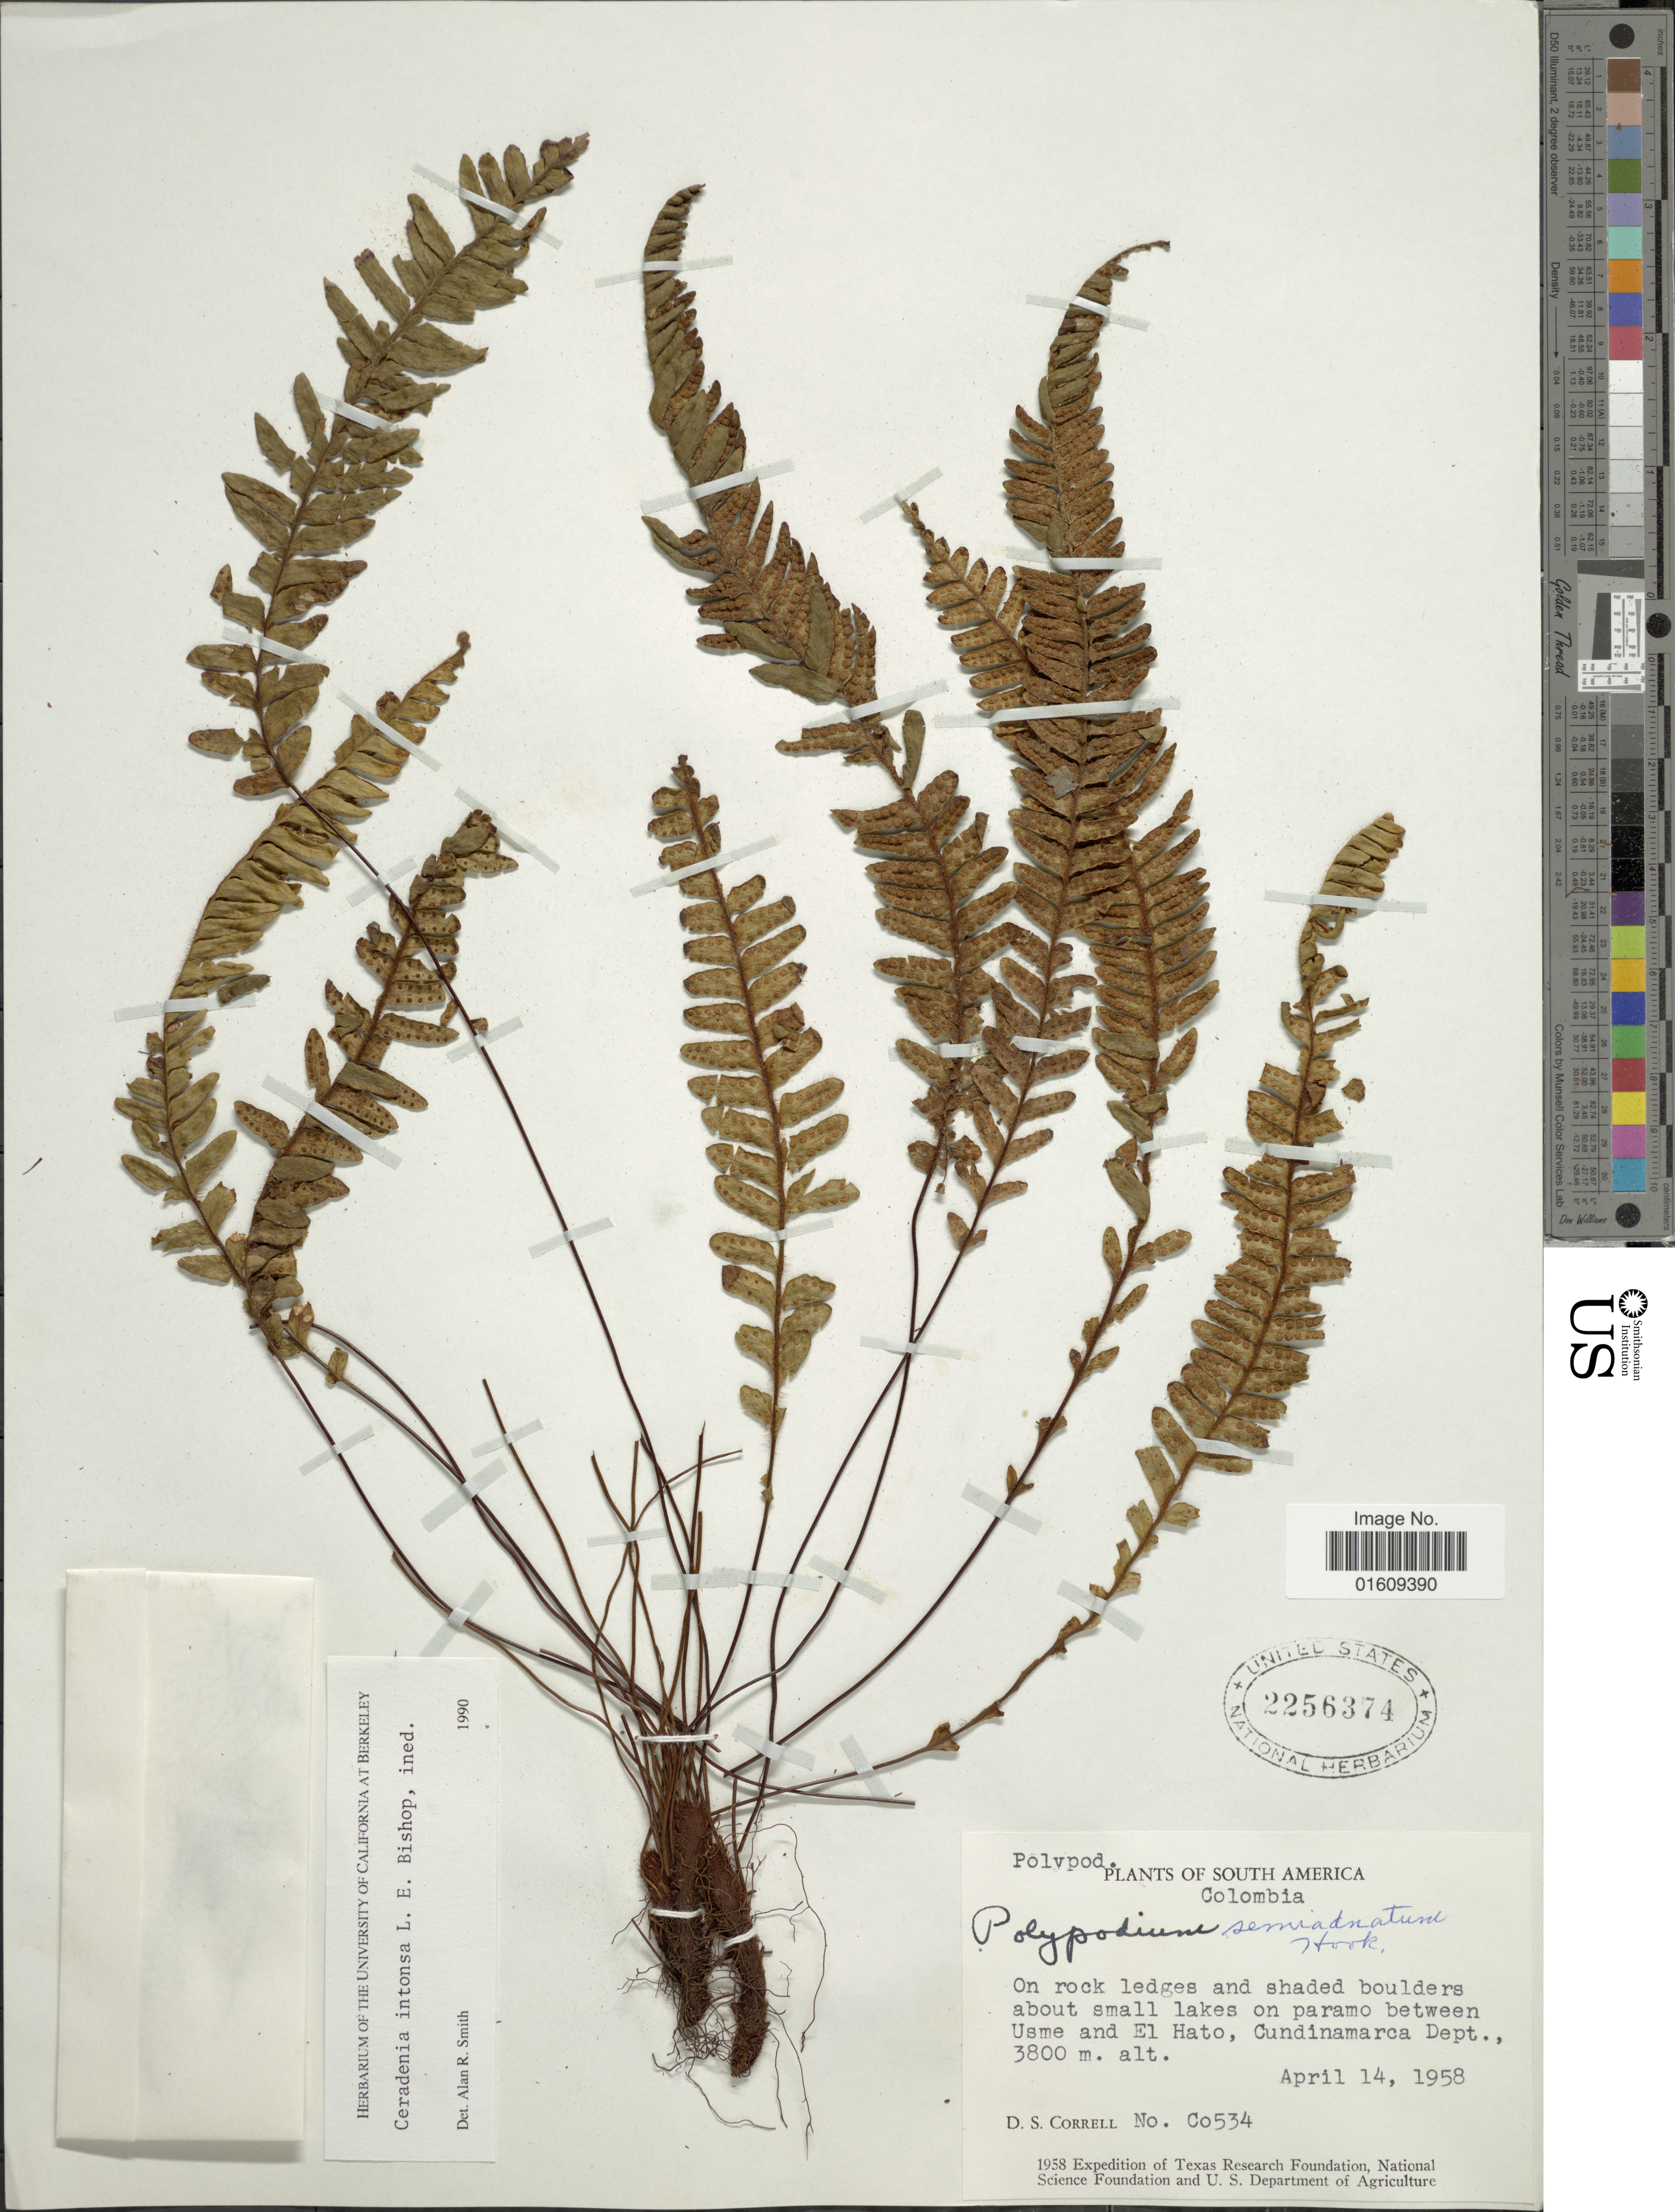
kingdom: Plantae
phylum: Tracheophyta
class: Polypodiopsida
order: Polypodiales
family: Polypodiaceae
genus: Ceradenia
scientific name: Ceradenia intonsa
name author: L.E. Bishop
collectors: D. S. Correll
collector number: Co534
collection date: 1958-04-14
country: Colombia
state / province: Cundinamarca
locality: South America, Colombia, about small lakes on paramo between USme and El Hato, Cundinamarca dept.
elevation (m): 3800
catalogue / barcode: US 2256374